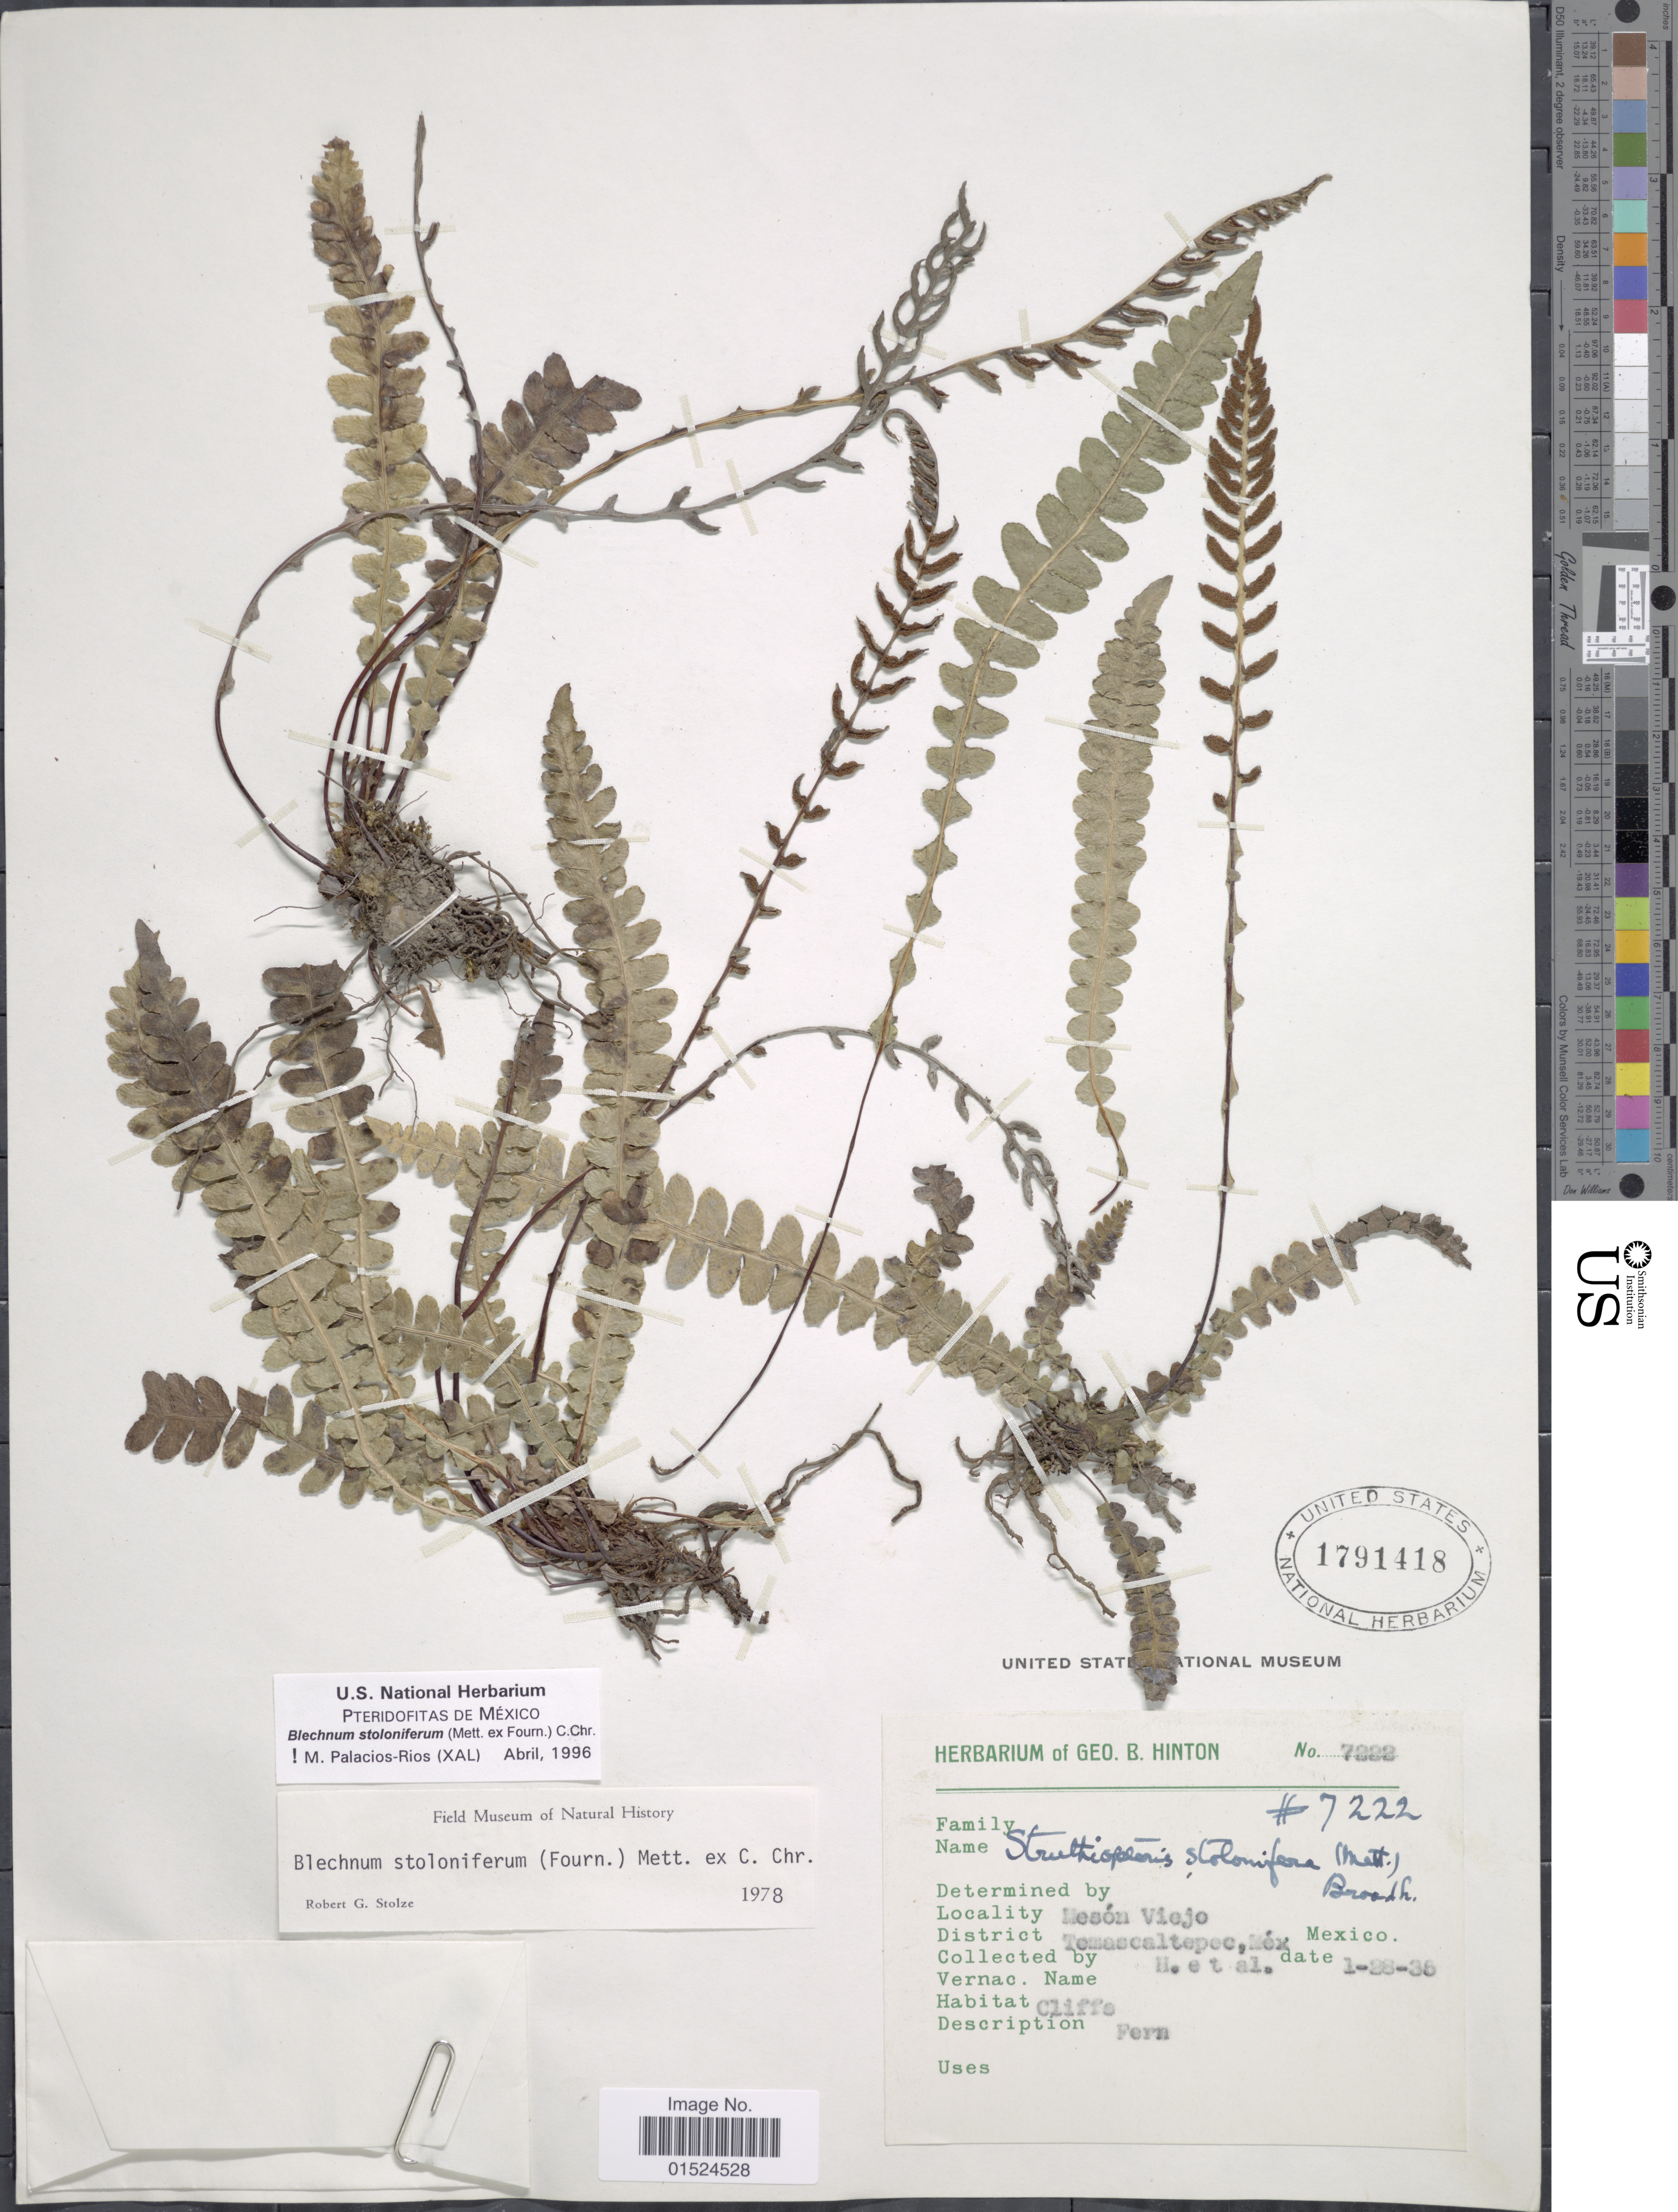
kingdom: Plantae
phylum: Tracheophyta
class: Polypodiopsida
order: Polypodiales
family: Blechnaceae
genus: Blechnum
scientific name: Blechnum stoloniferum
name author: (Mett. ex E. Fourn.) C. Chr.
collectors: G. B. Hinton & et al.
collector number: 7222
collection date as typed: Transcribed d/m/y: 28/1/35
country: Mexico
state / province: México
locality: Mesón Viejo, District Temascaltepec, Méx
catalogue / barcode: US 1791418